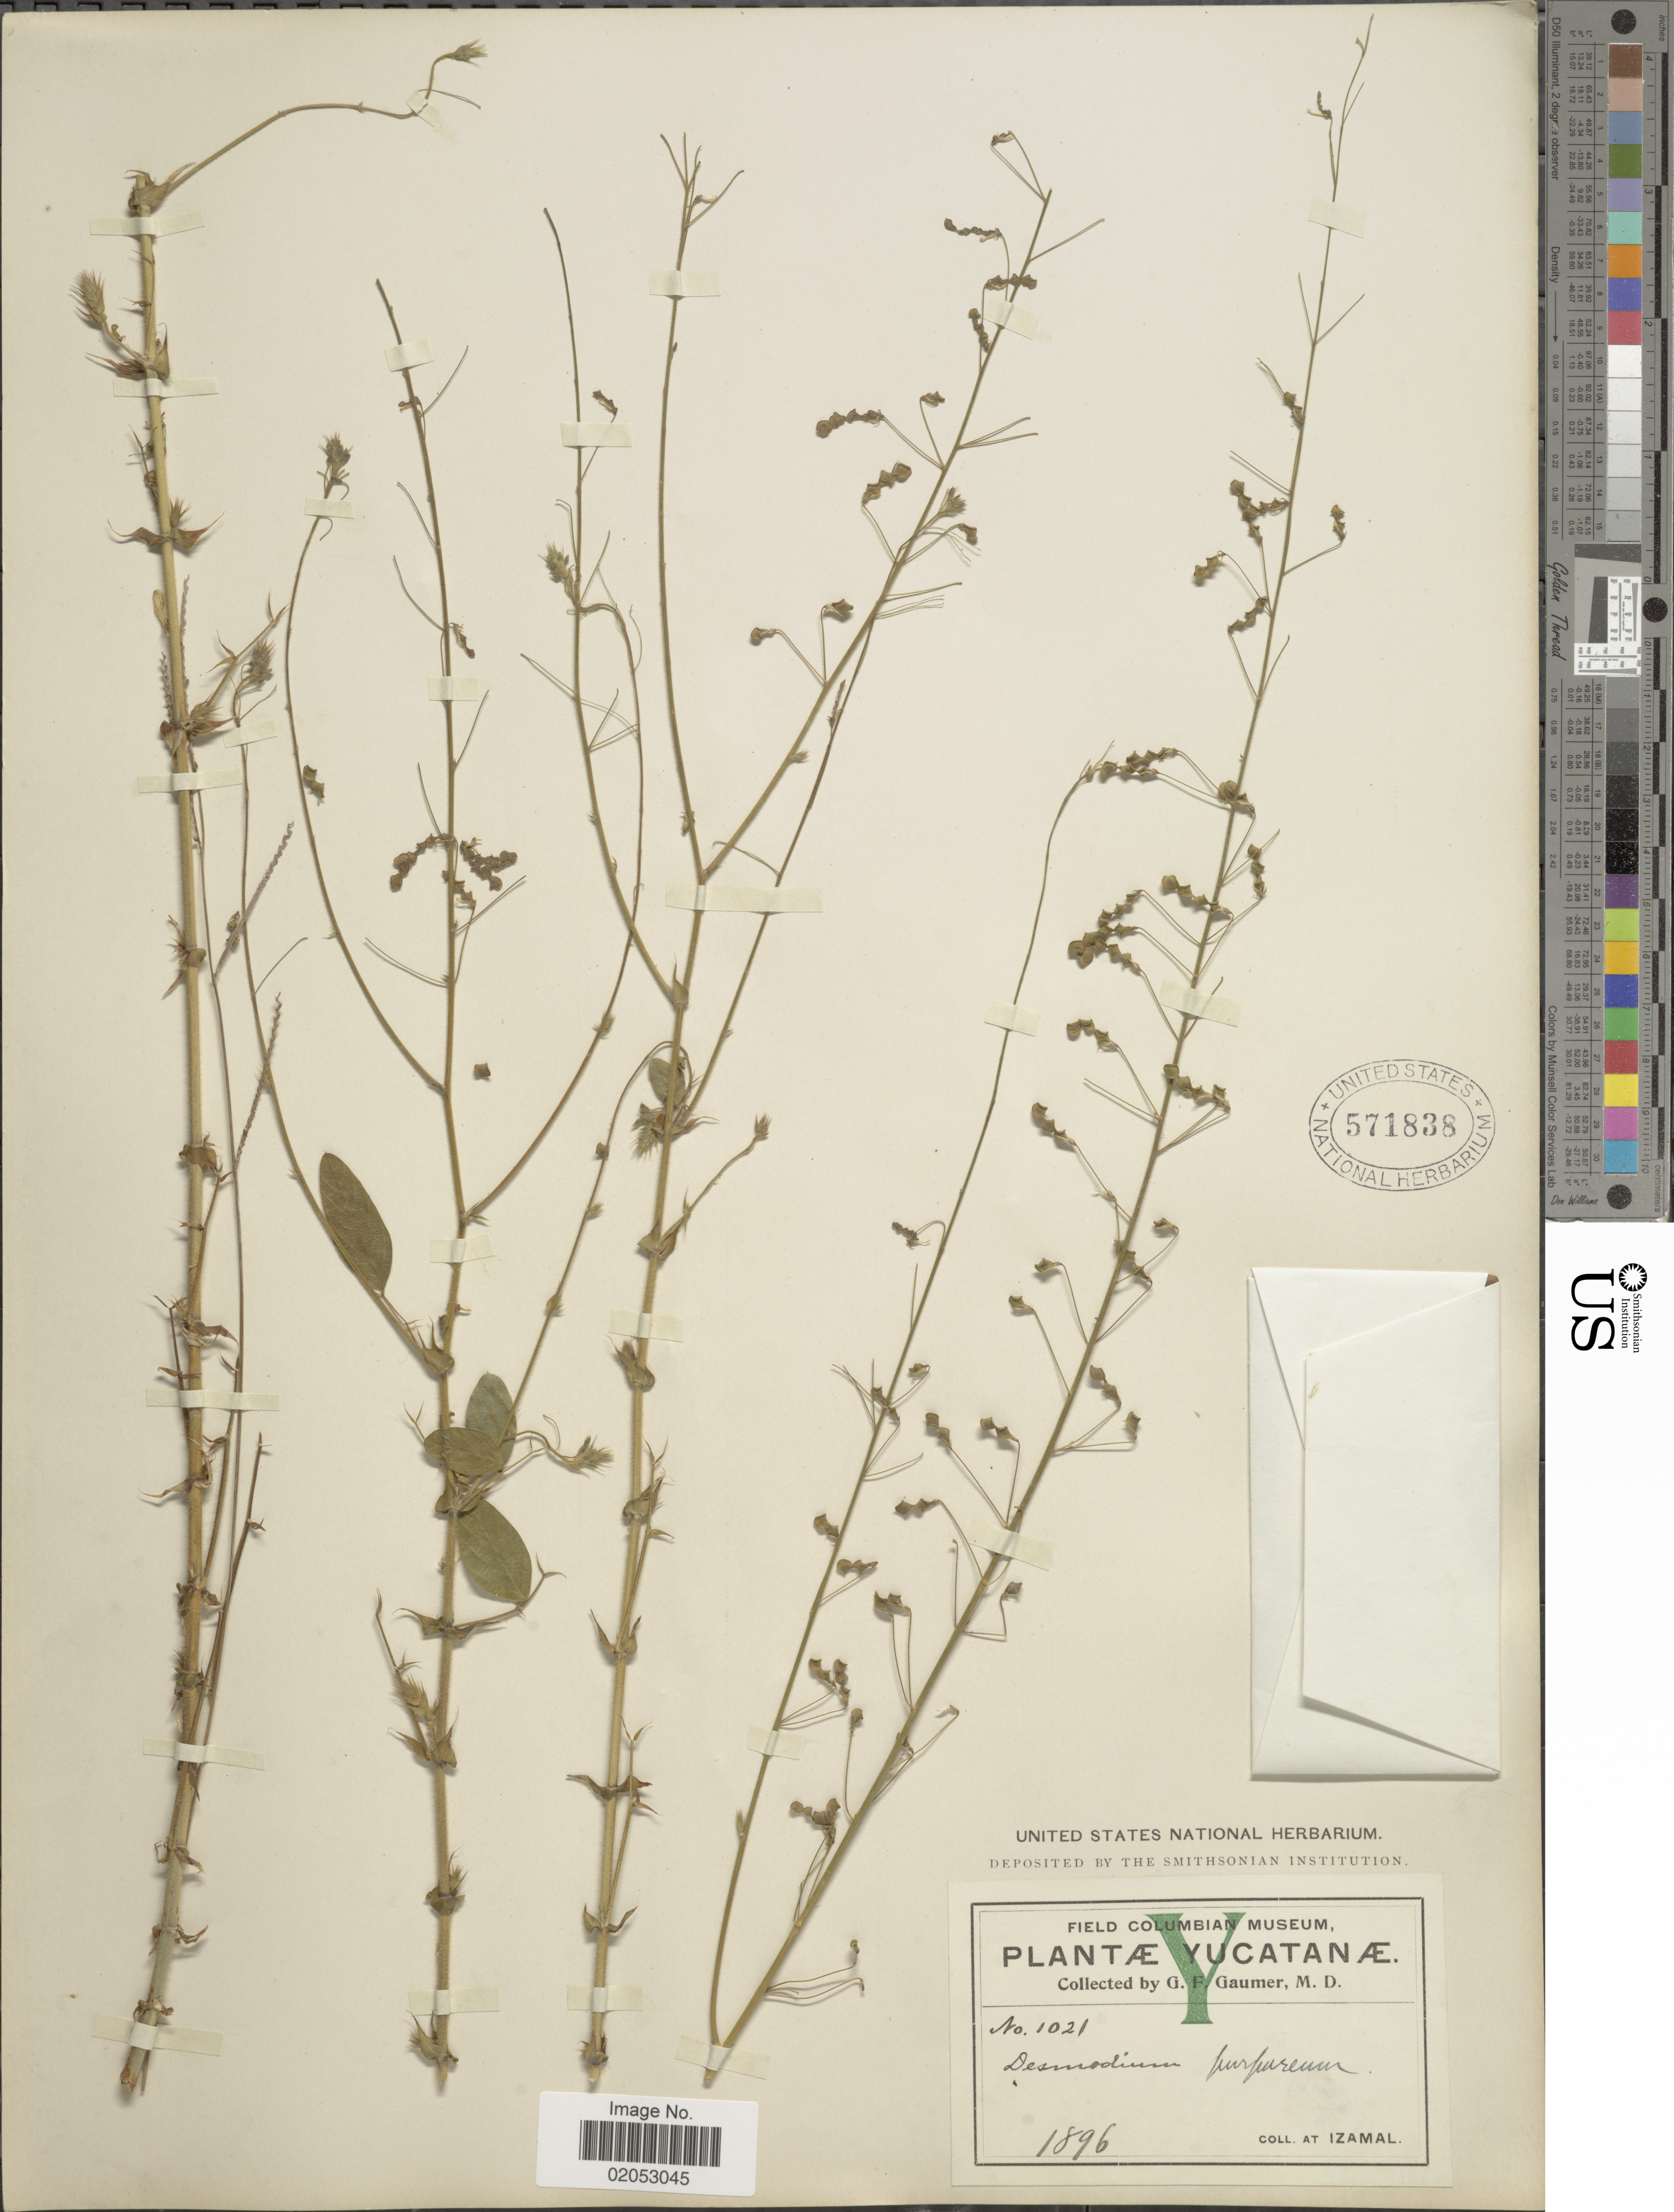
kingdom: Plantae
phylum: Tracheophyta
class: Magnoliopsida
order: Fabales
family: Fabaceae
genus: Desmodium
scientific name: Desmodium tortuosum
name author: (Sw.) DC.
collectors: G. F. Gaumer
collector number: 1021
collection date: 1896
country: Mexico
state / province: Yucatán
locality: Yucatanæ. At Izamal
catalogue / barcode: US 571838